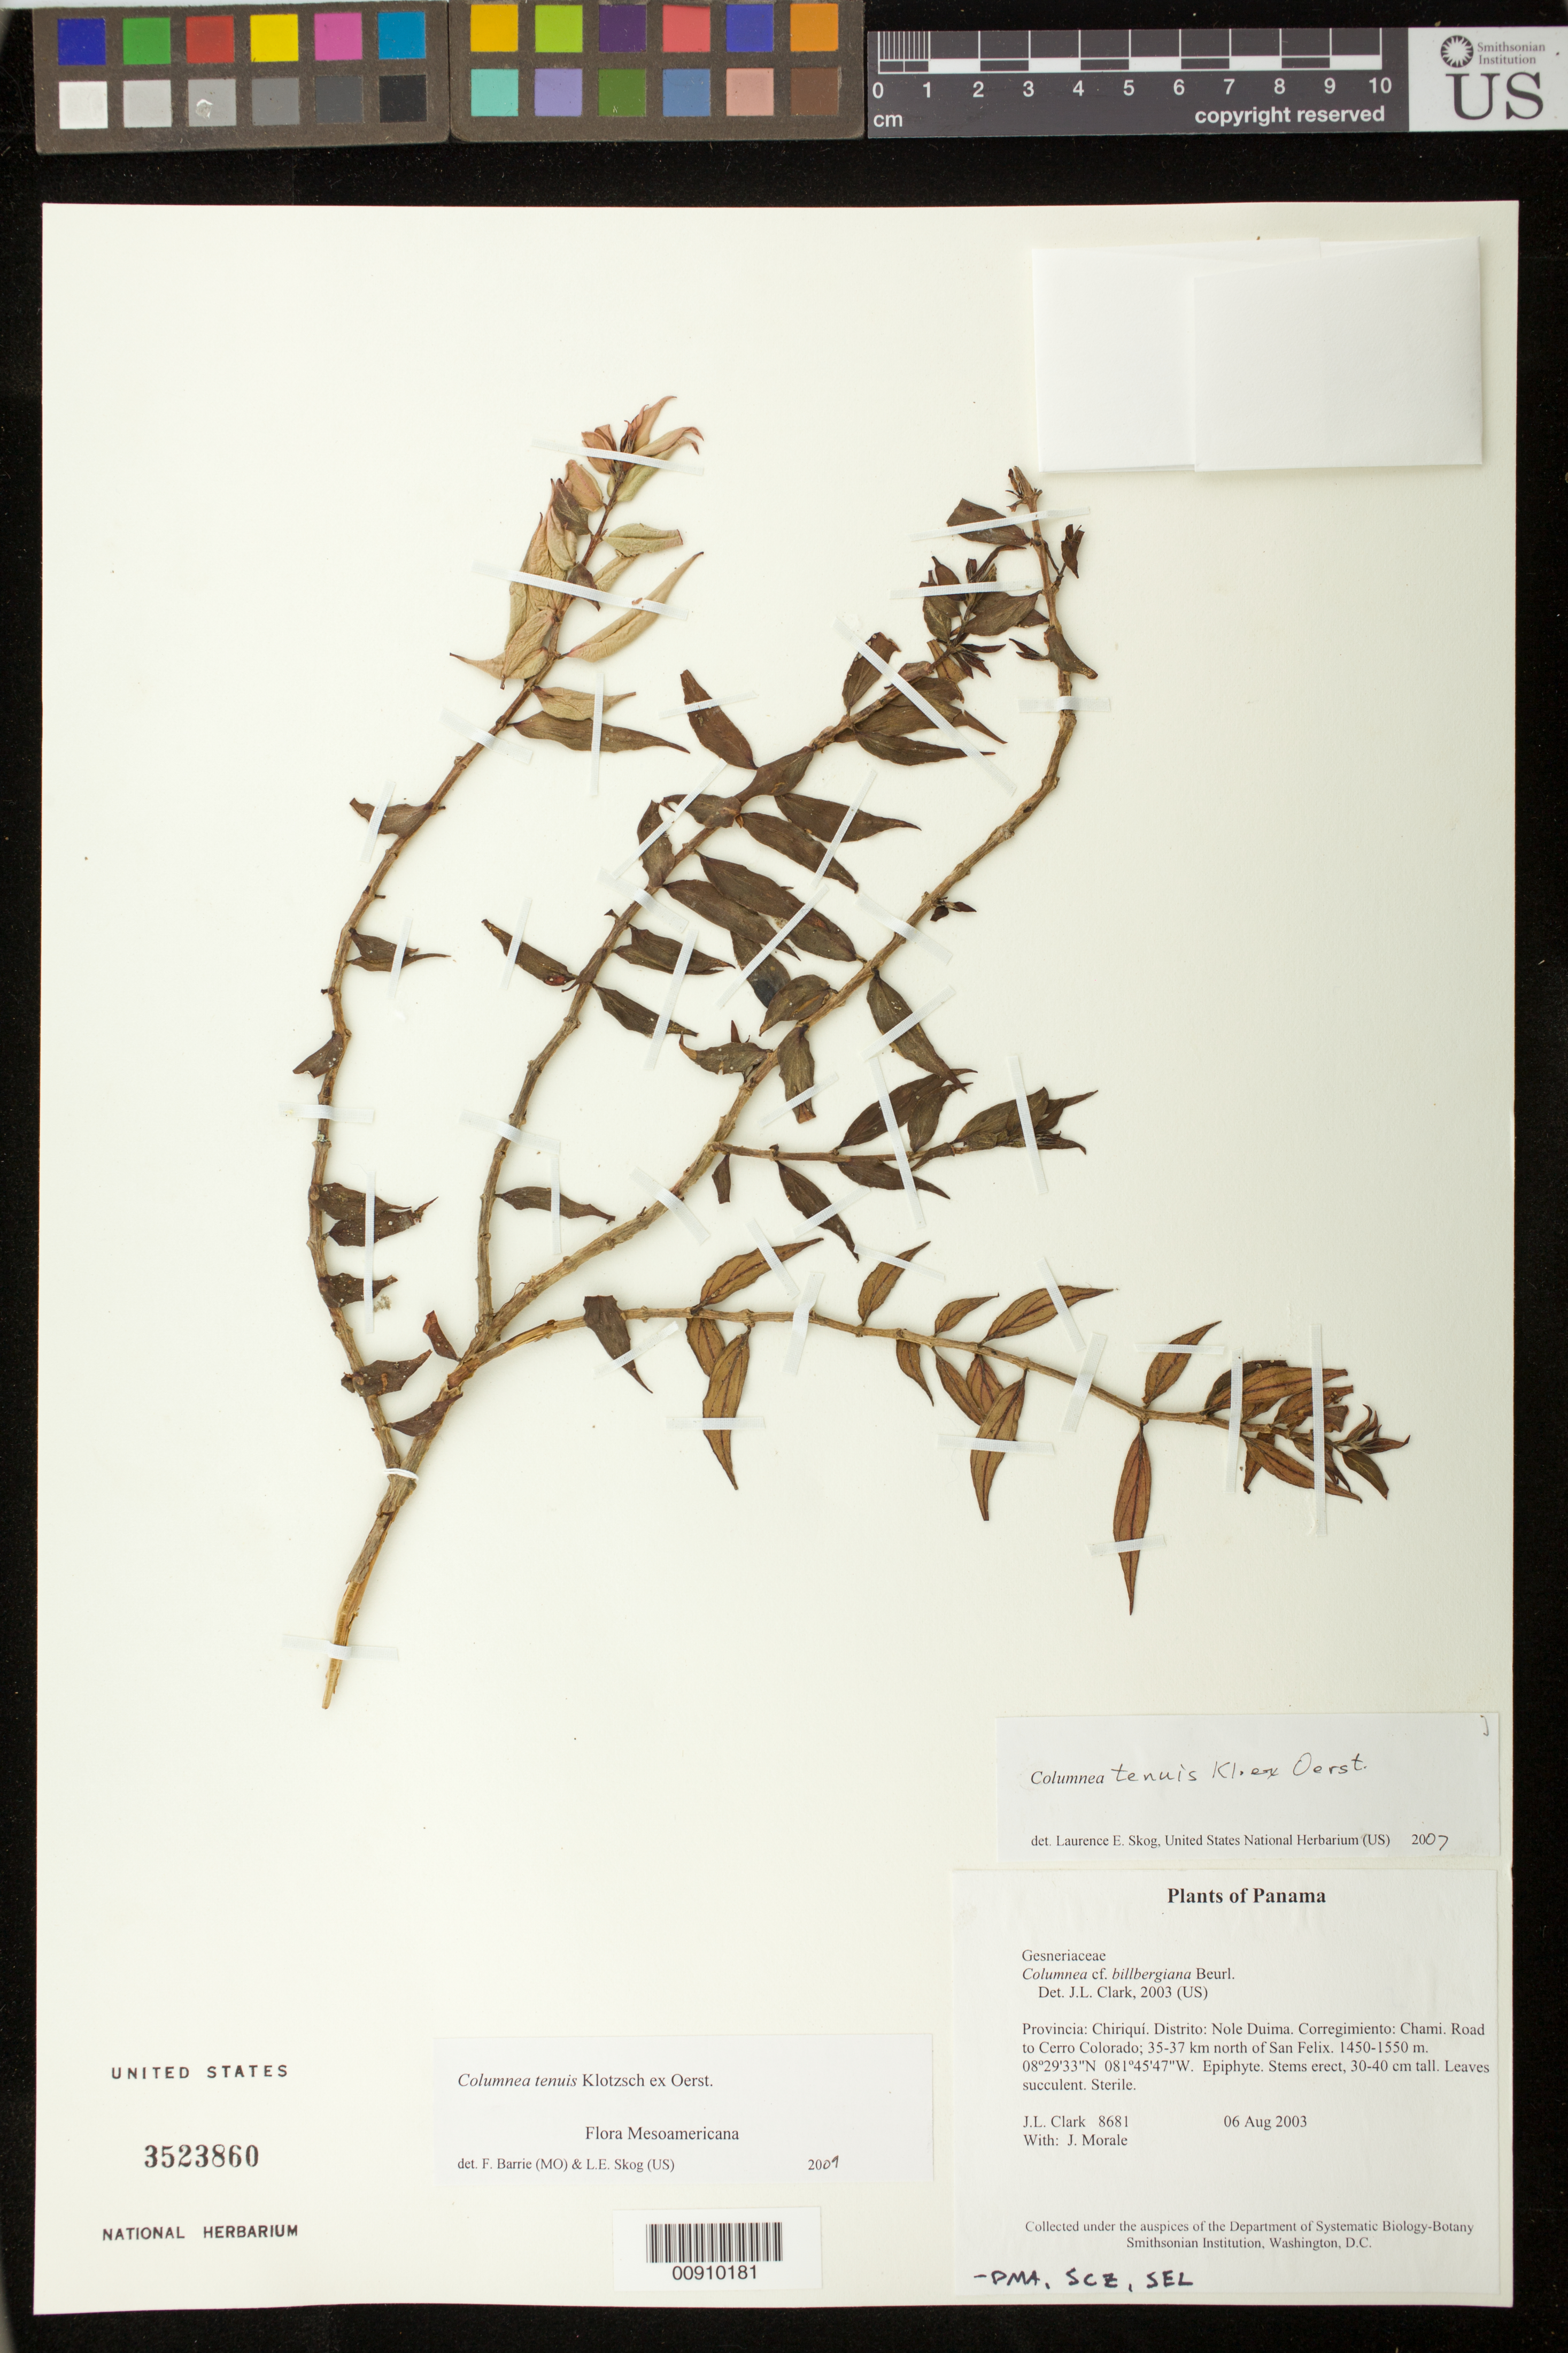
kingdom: Plantae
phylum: Tracheophyta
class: Magnoliopsida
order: Lamiales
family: Gesneriaceae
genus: Columnea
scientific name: Columnea tenuis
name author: Klotzsch ex Oerst.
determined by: Skog, Laurence E.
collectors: J. L. Clark & J. Morale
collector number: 8681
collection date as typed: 06 Aug 2003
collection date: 2003-08-06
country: Panama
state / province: Chiriquí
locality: Nole Duima. Corregimiento: Chami. Road to Cerro Colorado; 35-37 km north of San Felix.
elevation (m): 1450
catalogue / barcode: US 3523860